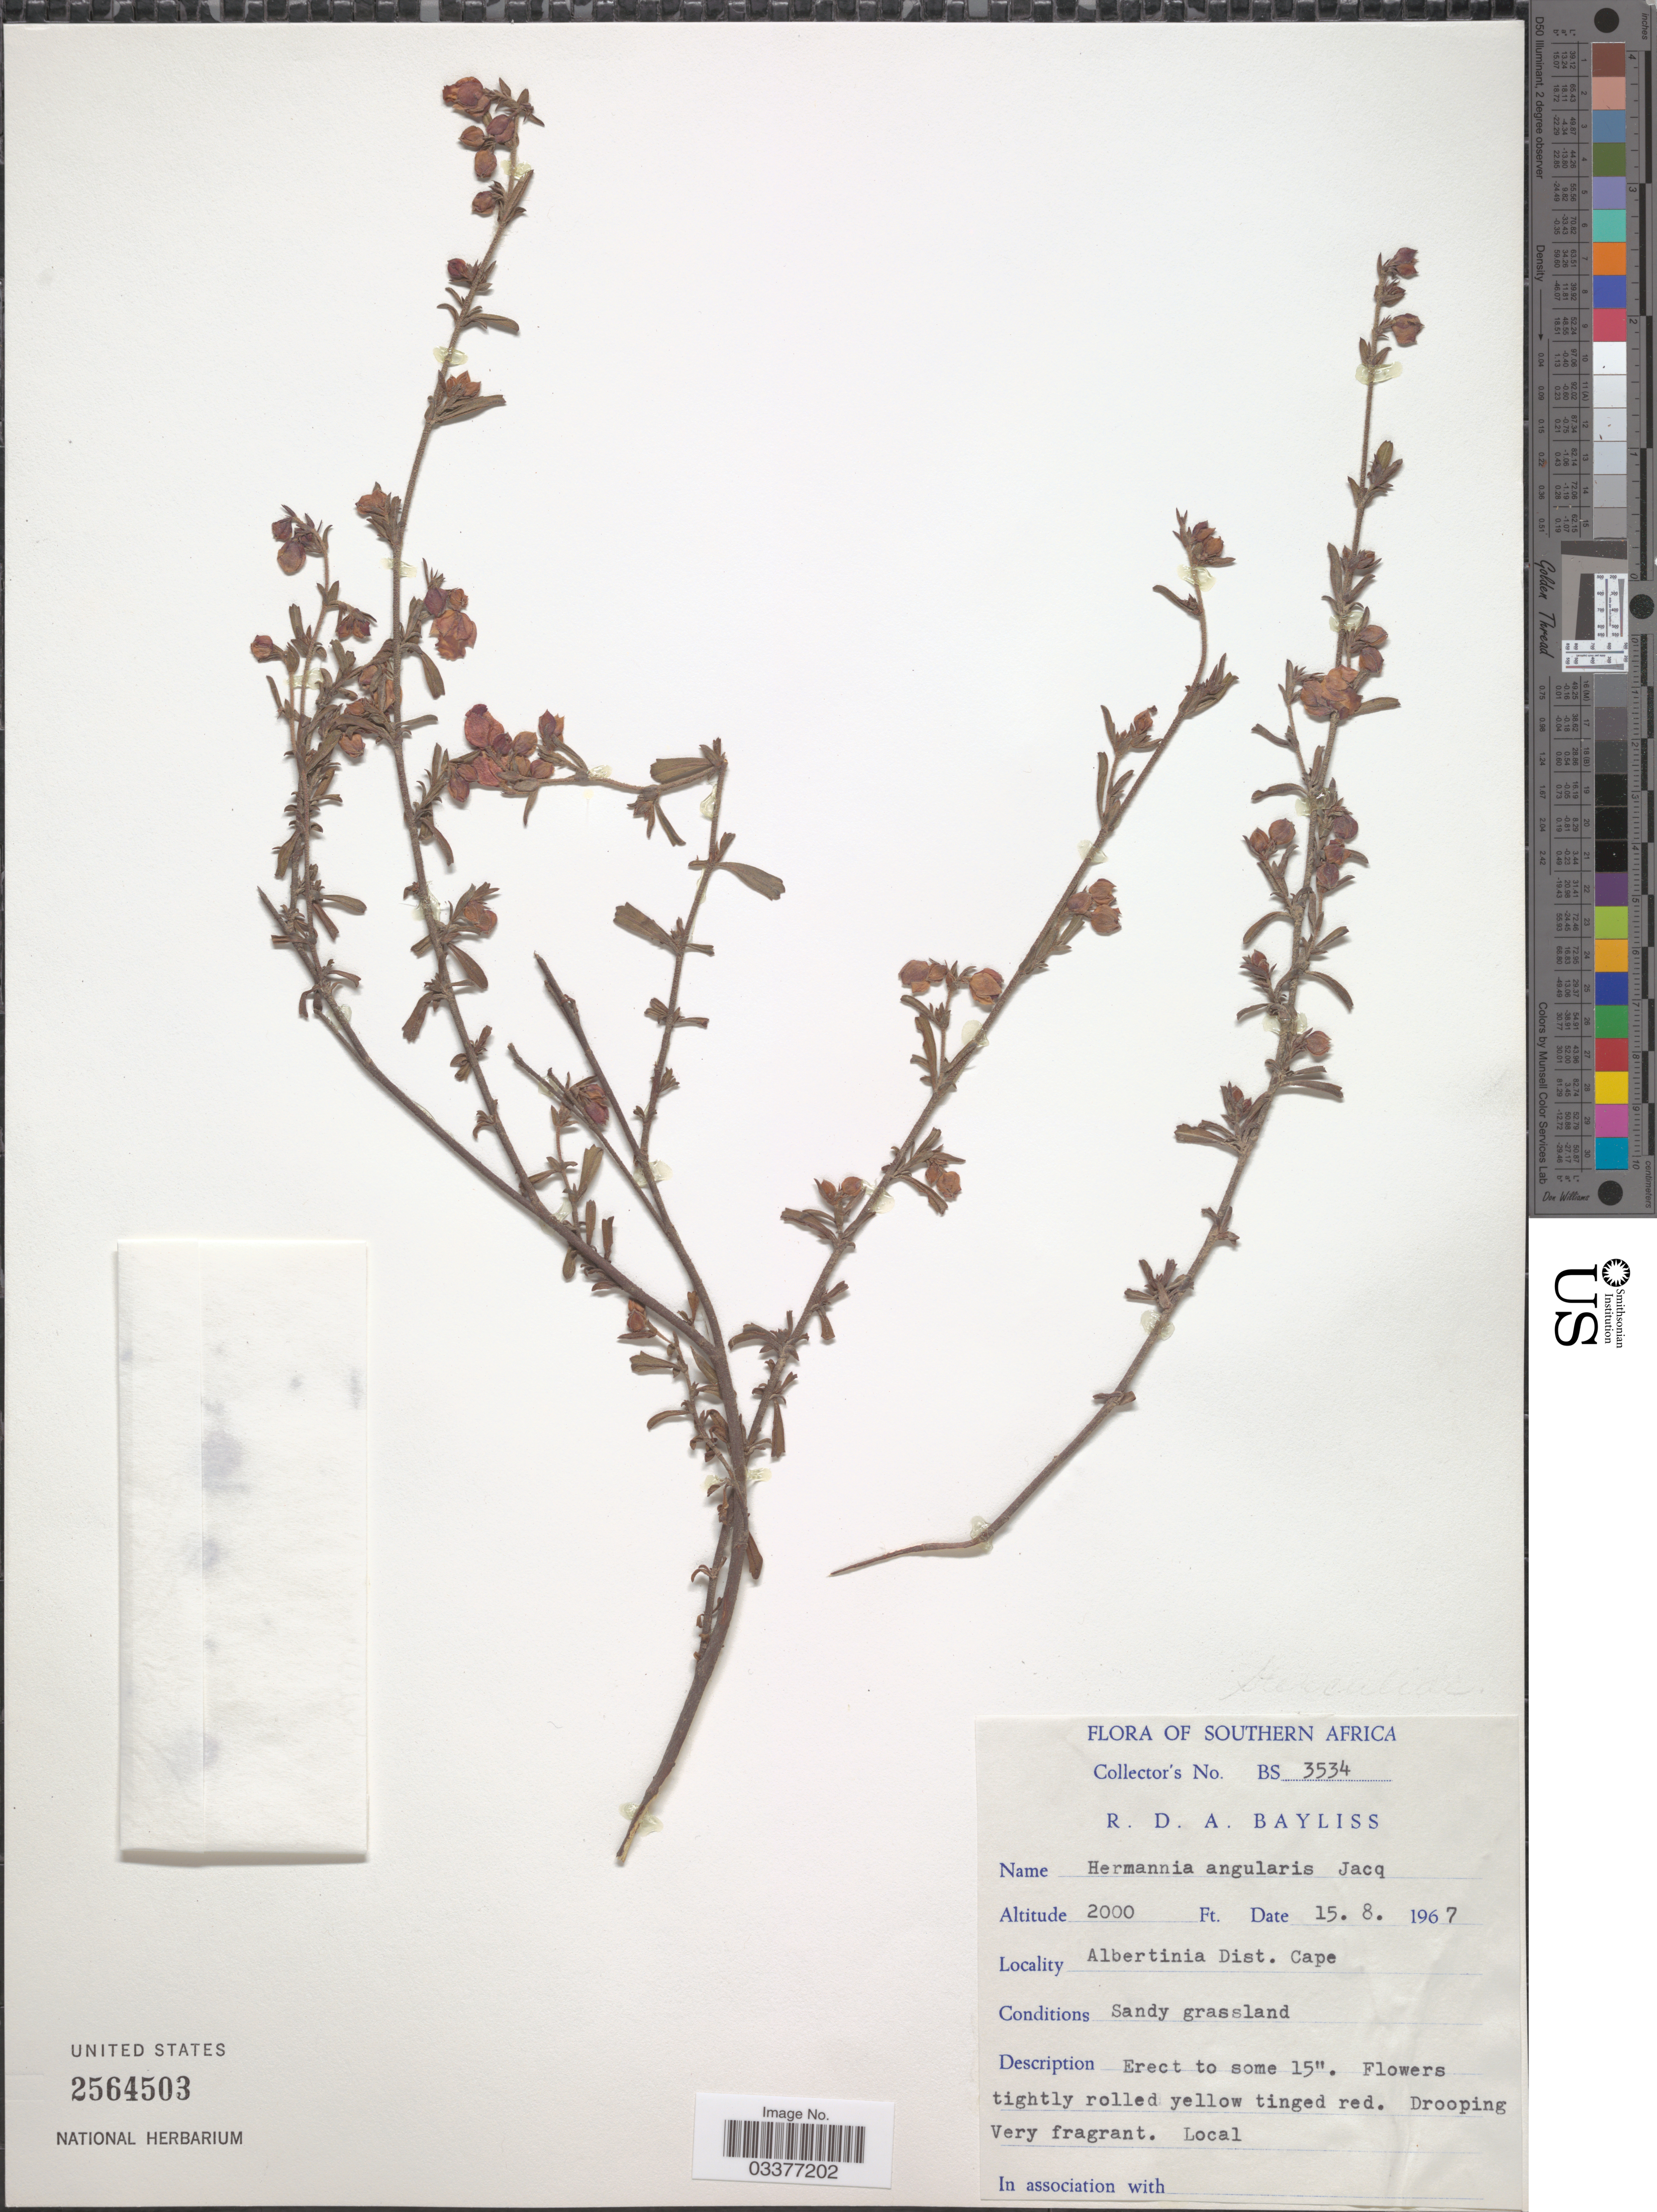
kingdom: Plantae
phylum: Tracheophyta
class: Magnoliopsida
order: Malvales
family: Malvaceae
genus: Hermannia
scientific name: Hermannia angularis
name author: Jacq.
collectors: R. Bayliss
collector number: BS 3534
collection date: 1967-08-15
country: South Africa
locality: Southern Africa. Albertinia Dist. Cape.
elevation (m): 610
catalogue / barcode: US 2564503